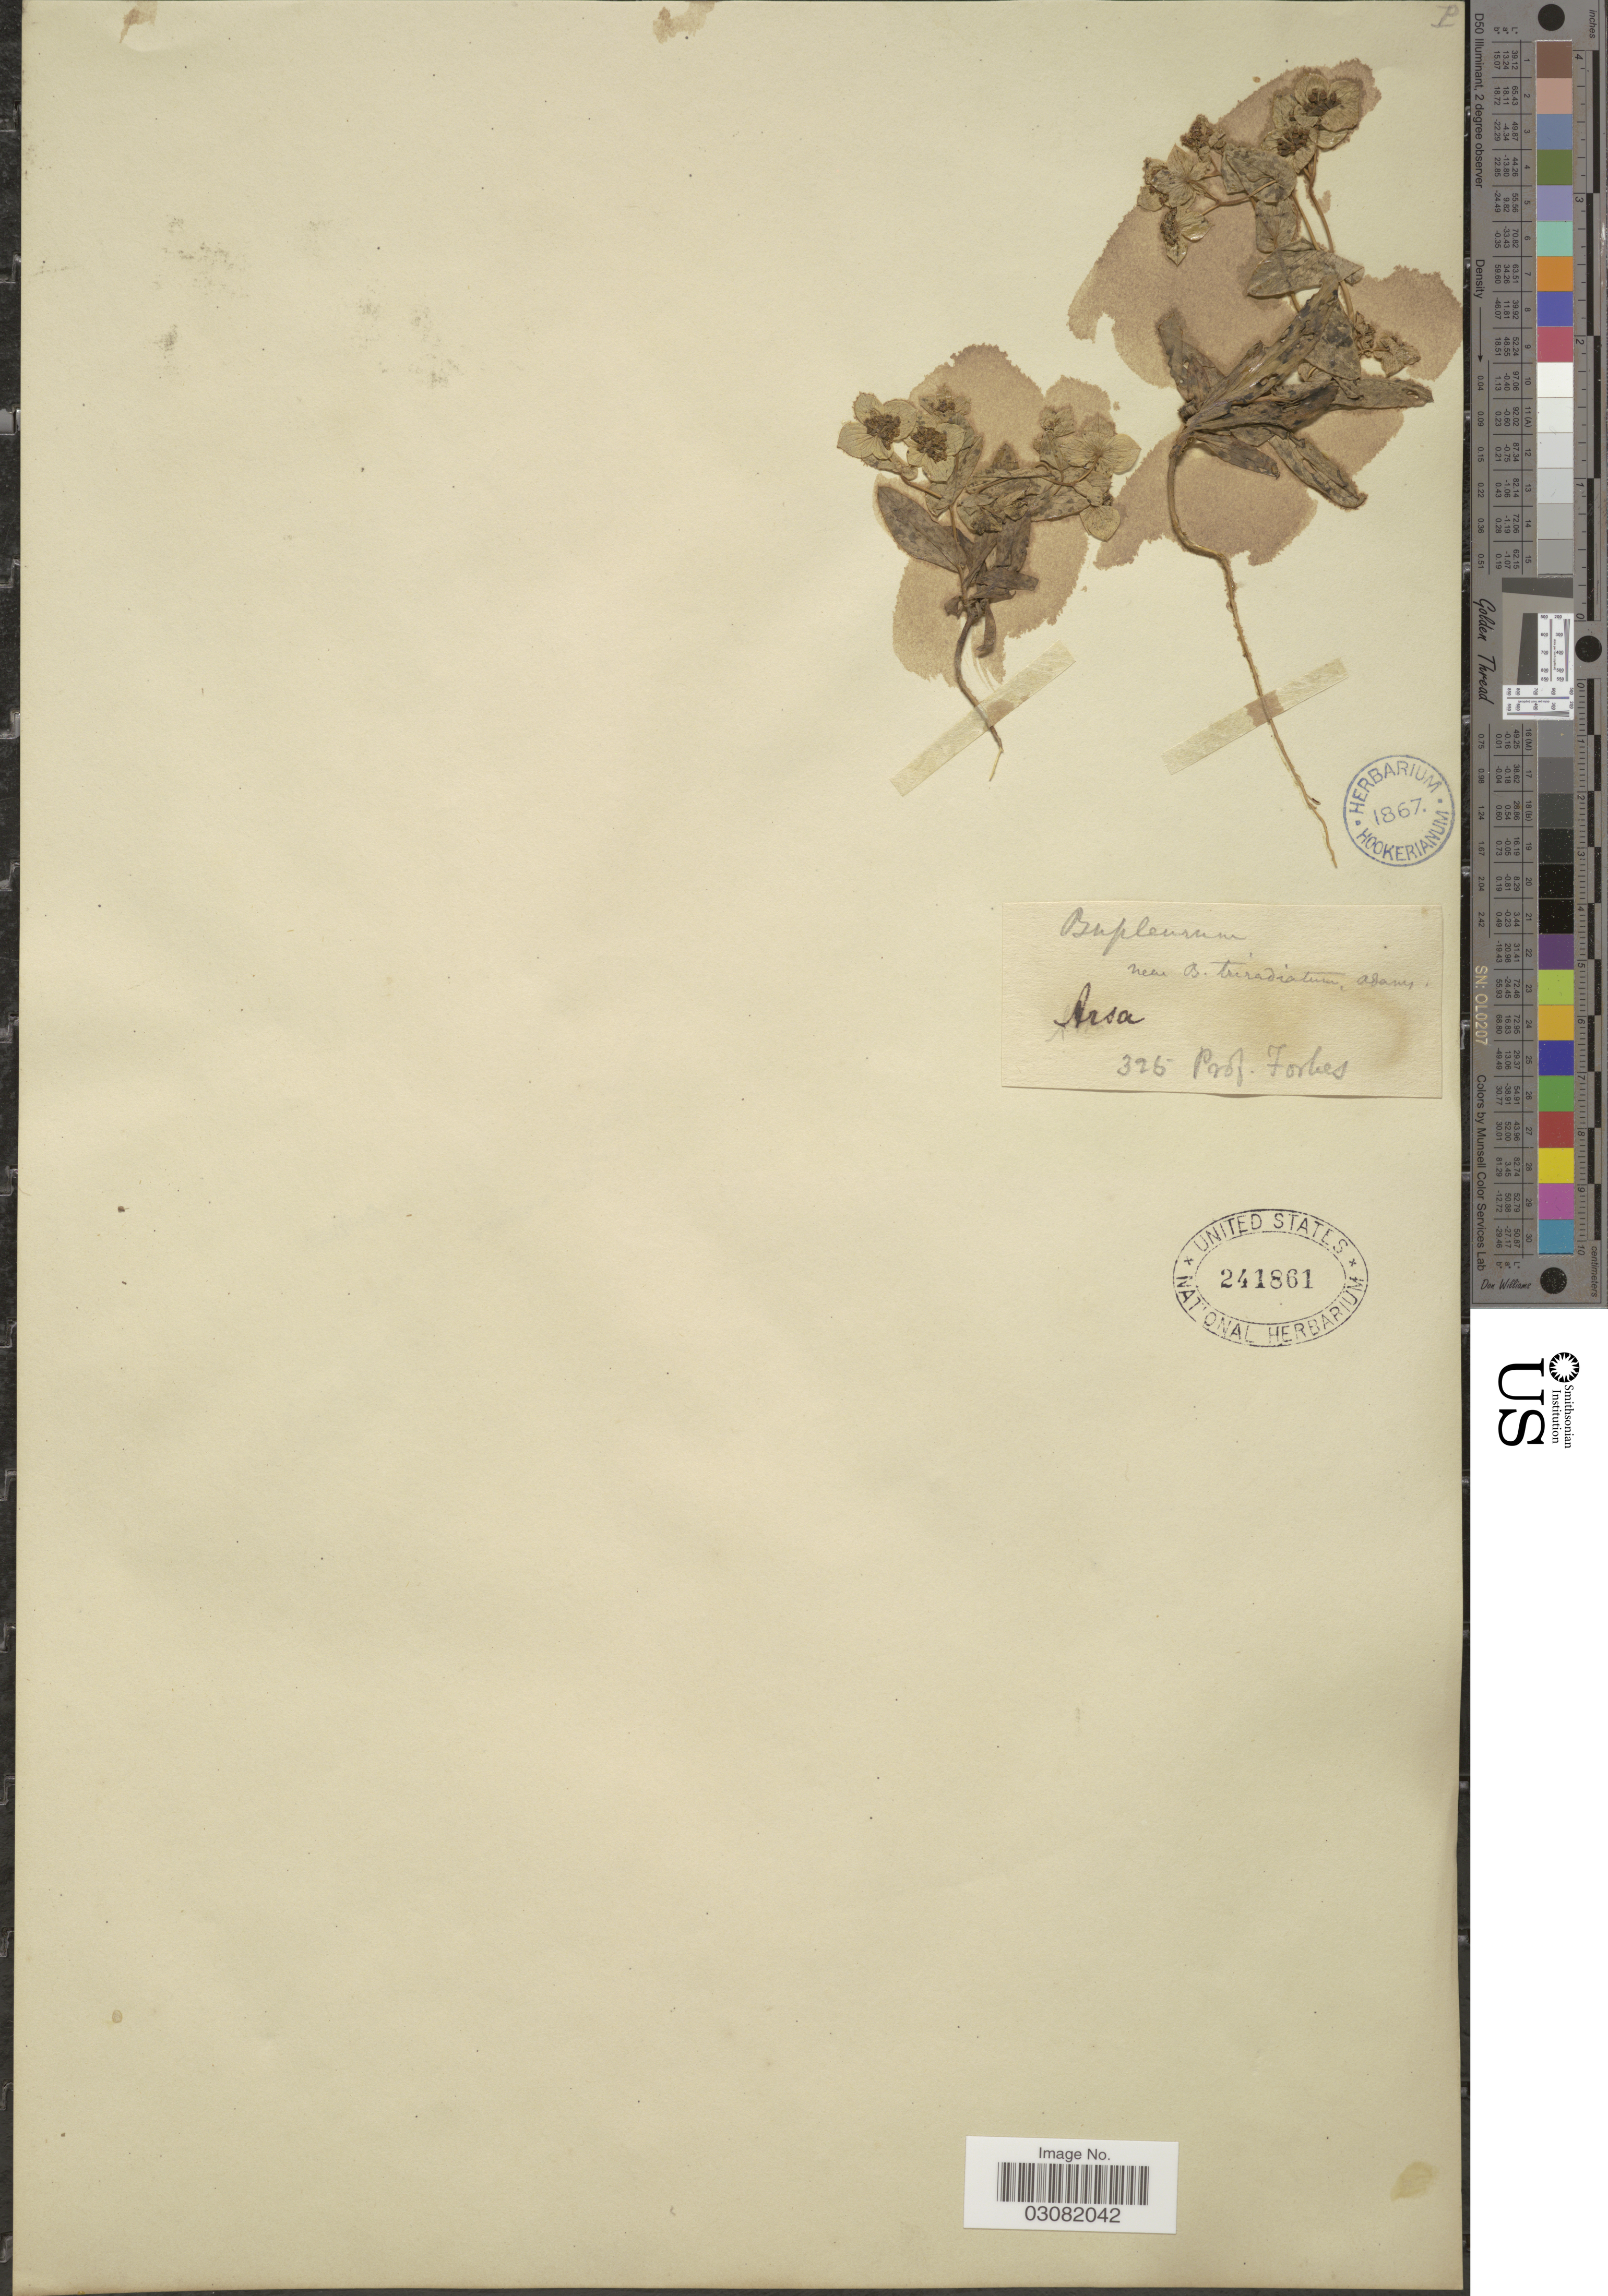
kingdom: Plantae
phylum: Tracheophyta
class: Magnoliopsida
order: Apiales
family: Apiaceae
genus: Bupleurum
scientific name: Bupleurum sp.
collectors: -. Forbes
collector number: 326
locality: Near B. triradiatum, Adams. Arsa [unsure placement]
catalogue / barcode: US 241861